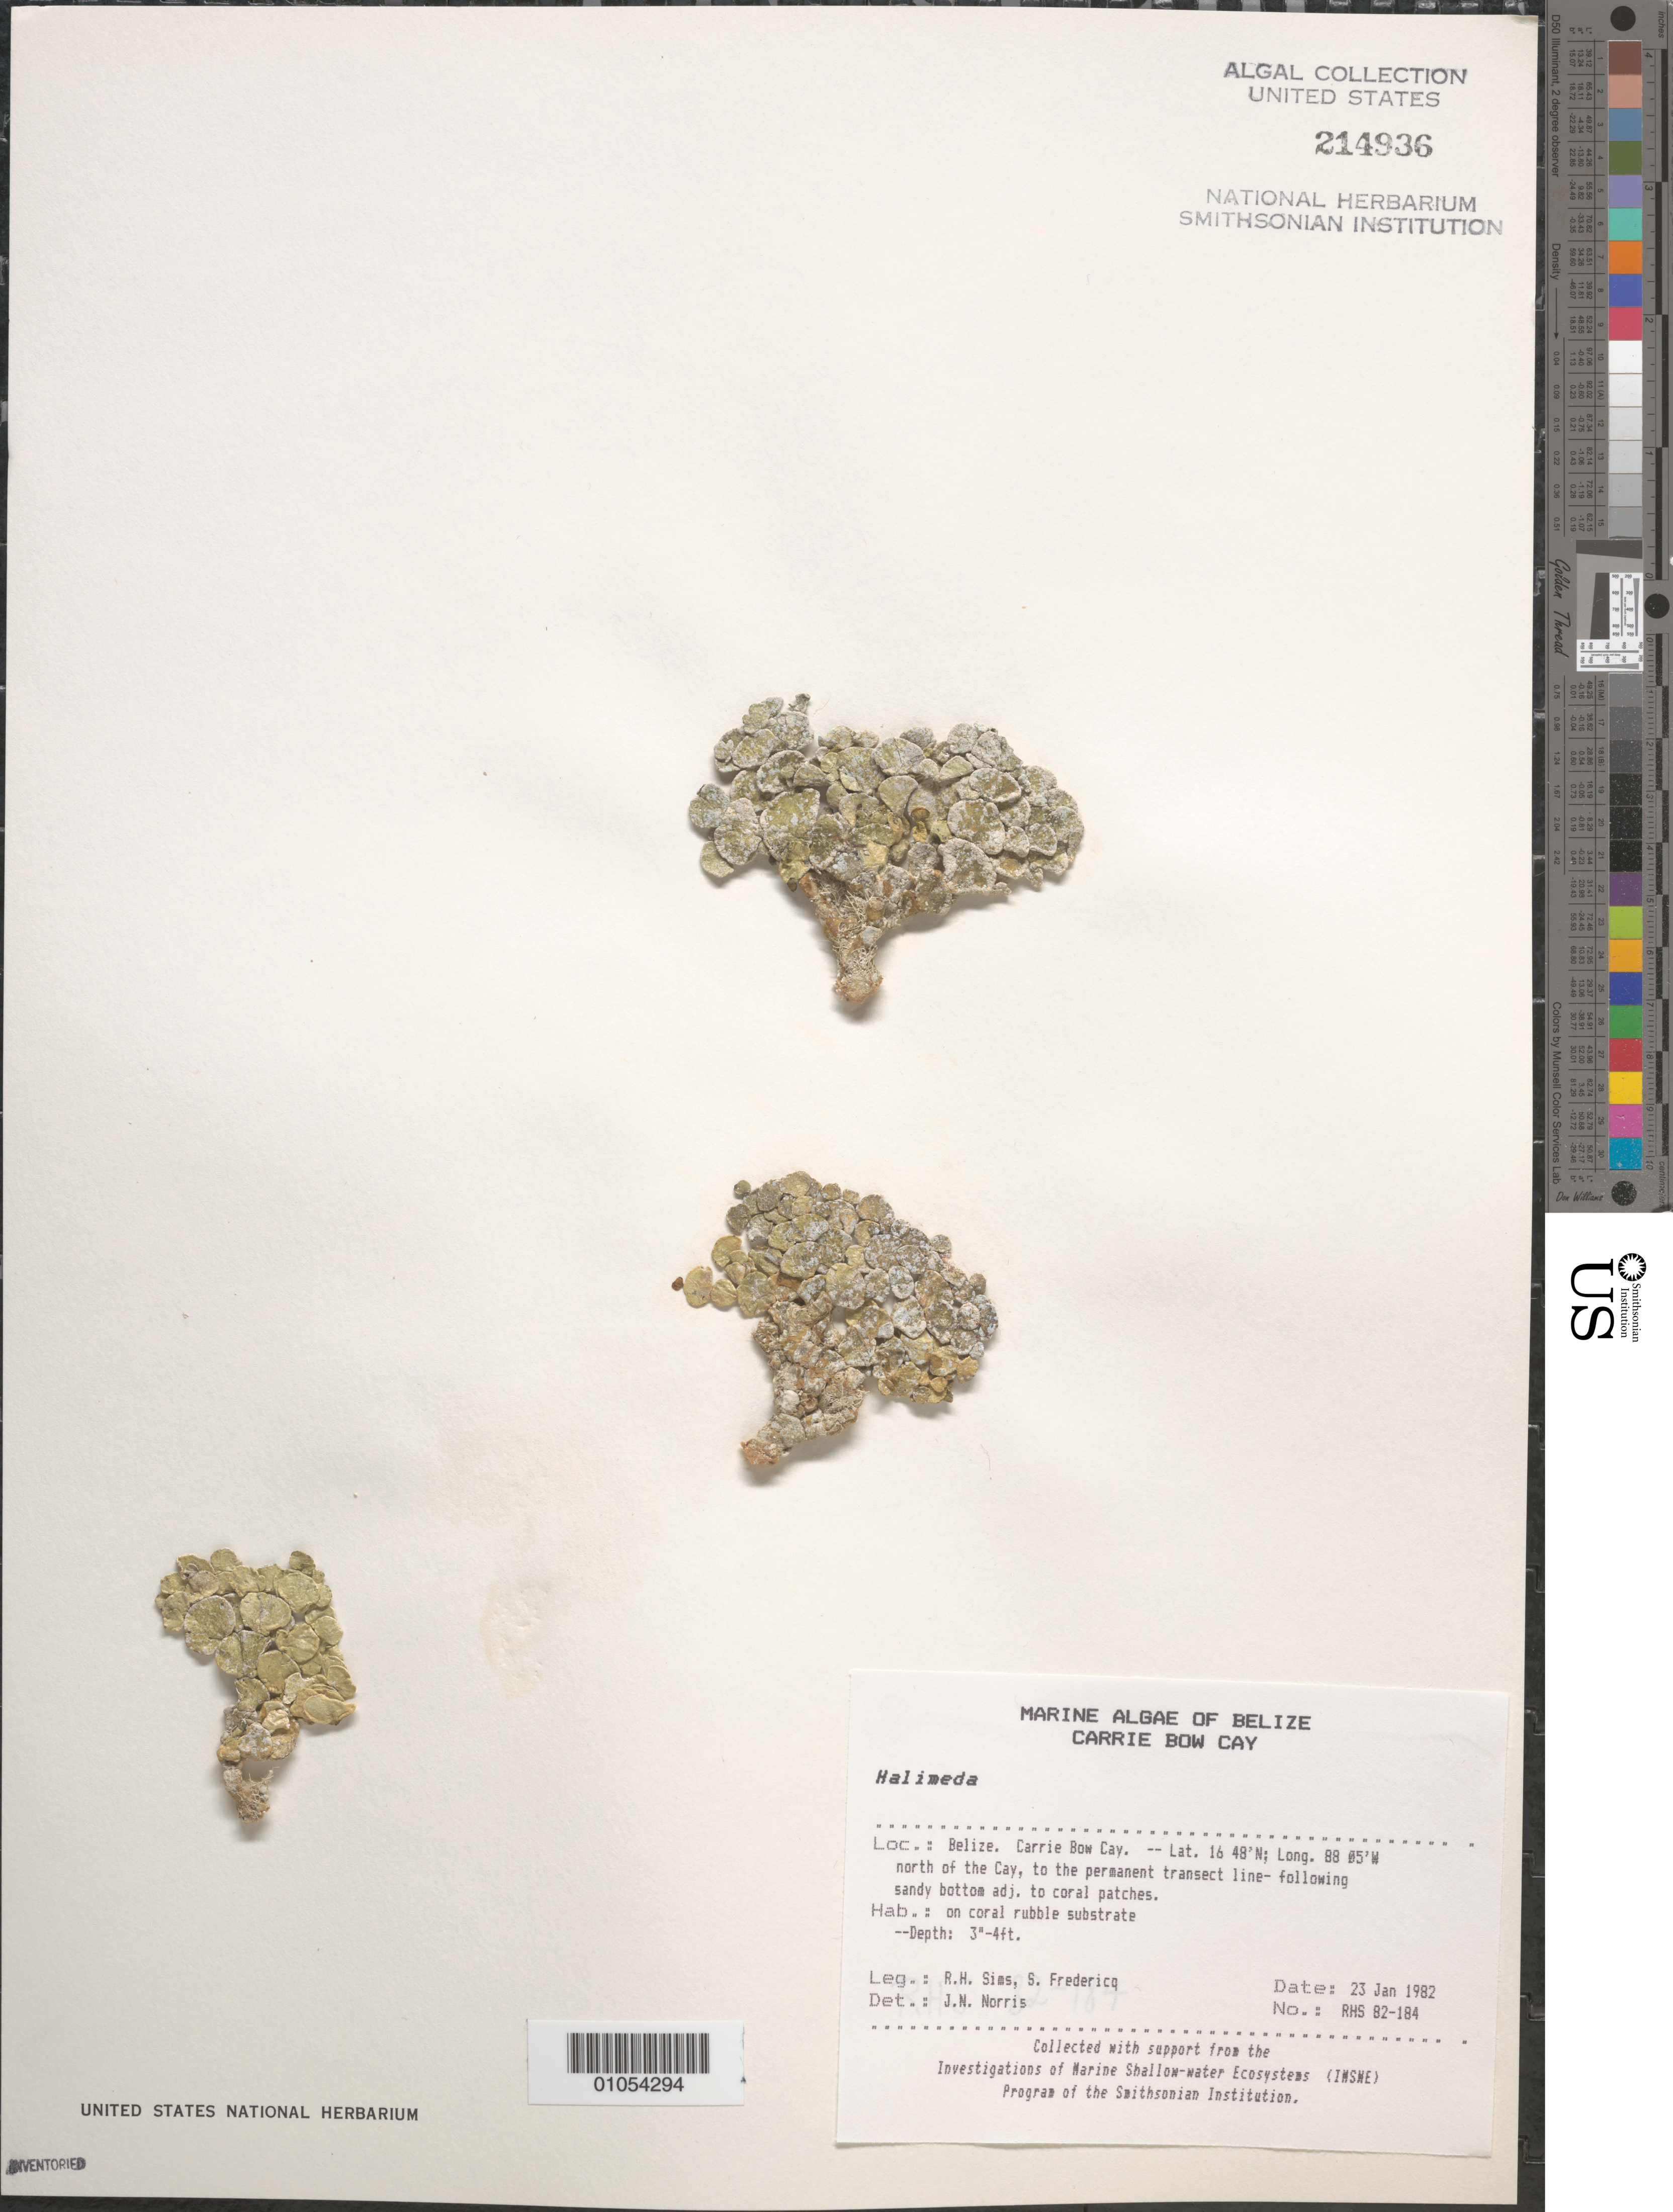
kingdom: Plantae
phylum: Chlorophyta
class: Ulvophyceae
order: Bryopsidales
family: Halimedaceae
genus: Halimeda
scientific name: Halimeda sp.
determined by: Norris, James N.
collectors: R. H. Sims & S. Fredericq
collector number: RHS 82-184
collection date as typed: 23 Jan 1982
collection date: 1982-01-23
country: Belize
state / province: Stann Creek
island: Carrie Bow Cay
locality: North of the cay, to the permanent transect line-following sandy bottom adjacent to coral patches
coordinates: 16 48'N, 88 05'W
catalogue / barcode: US 214936